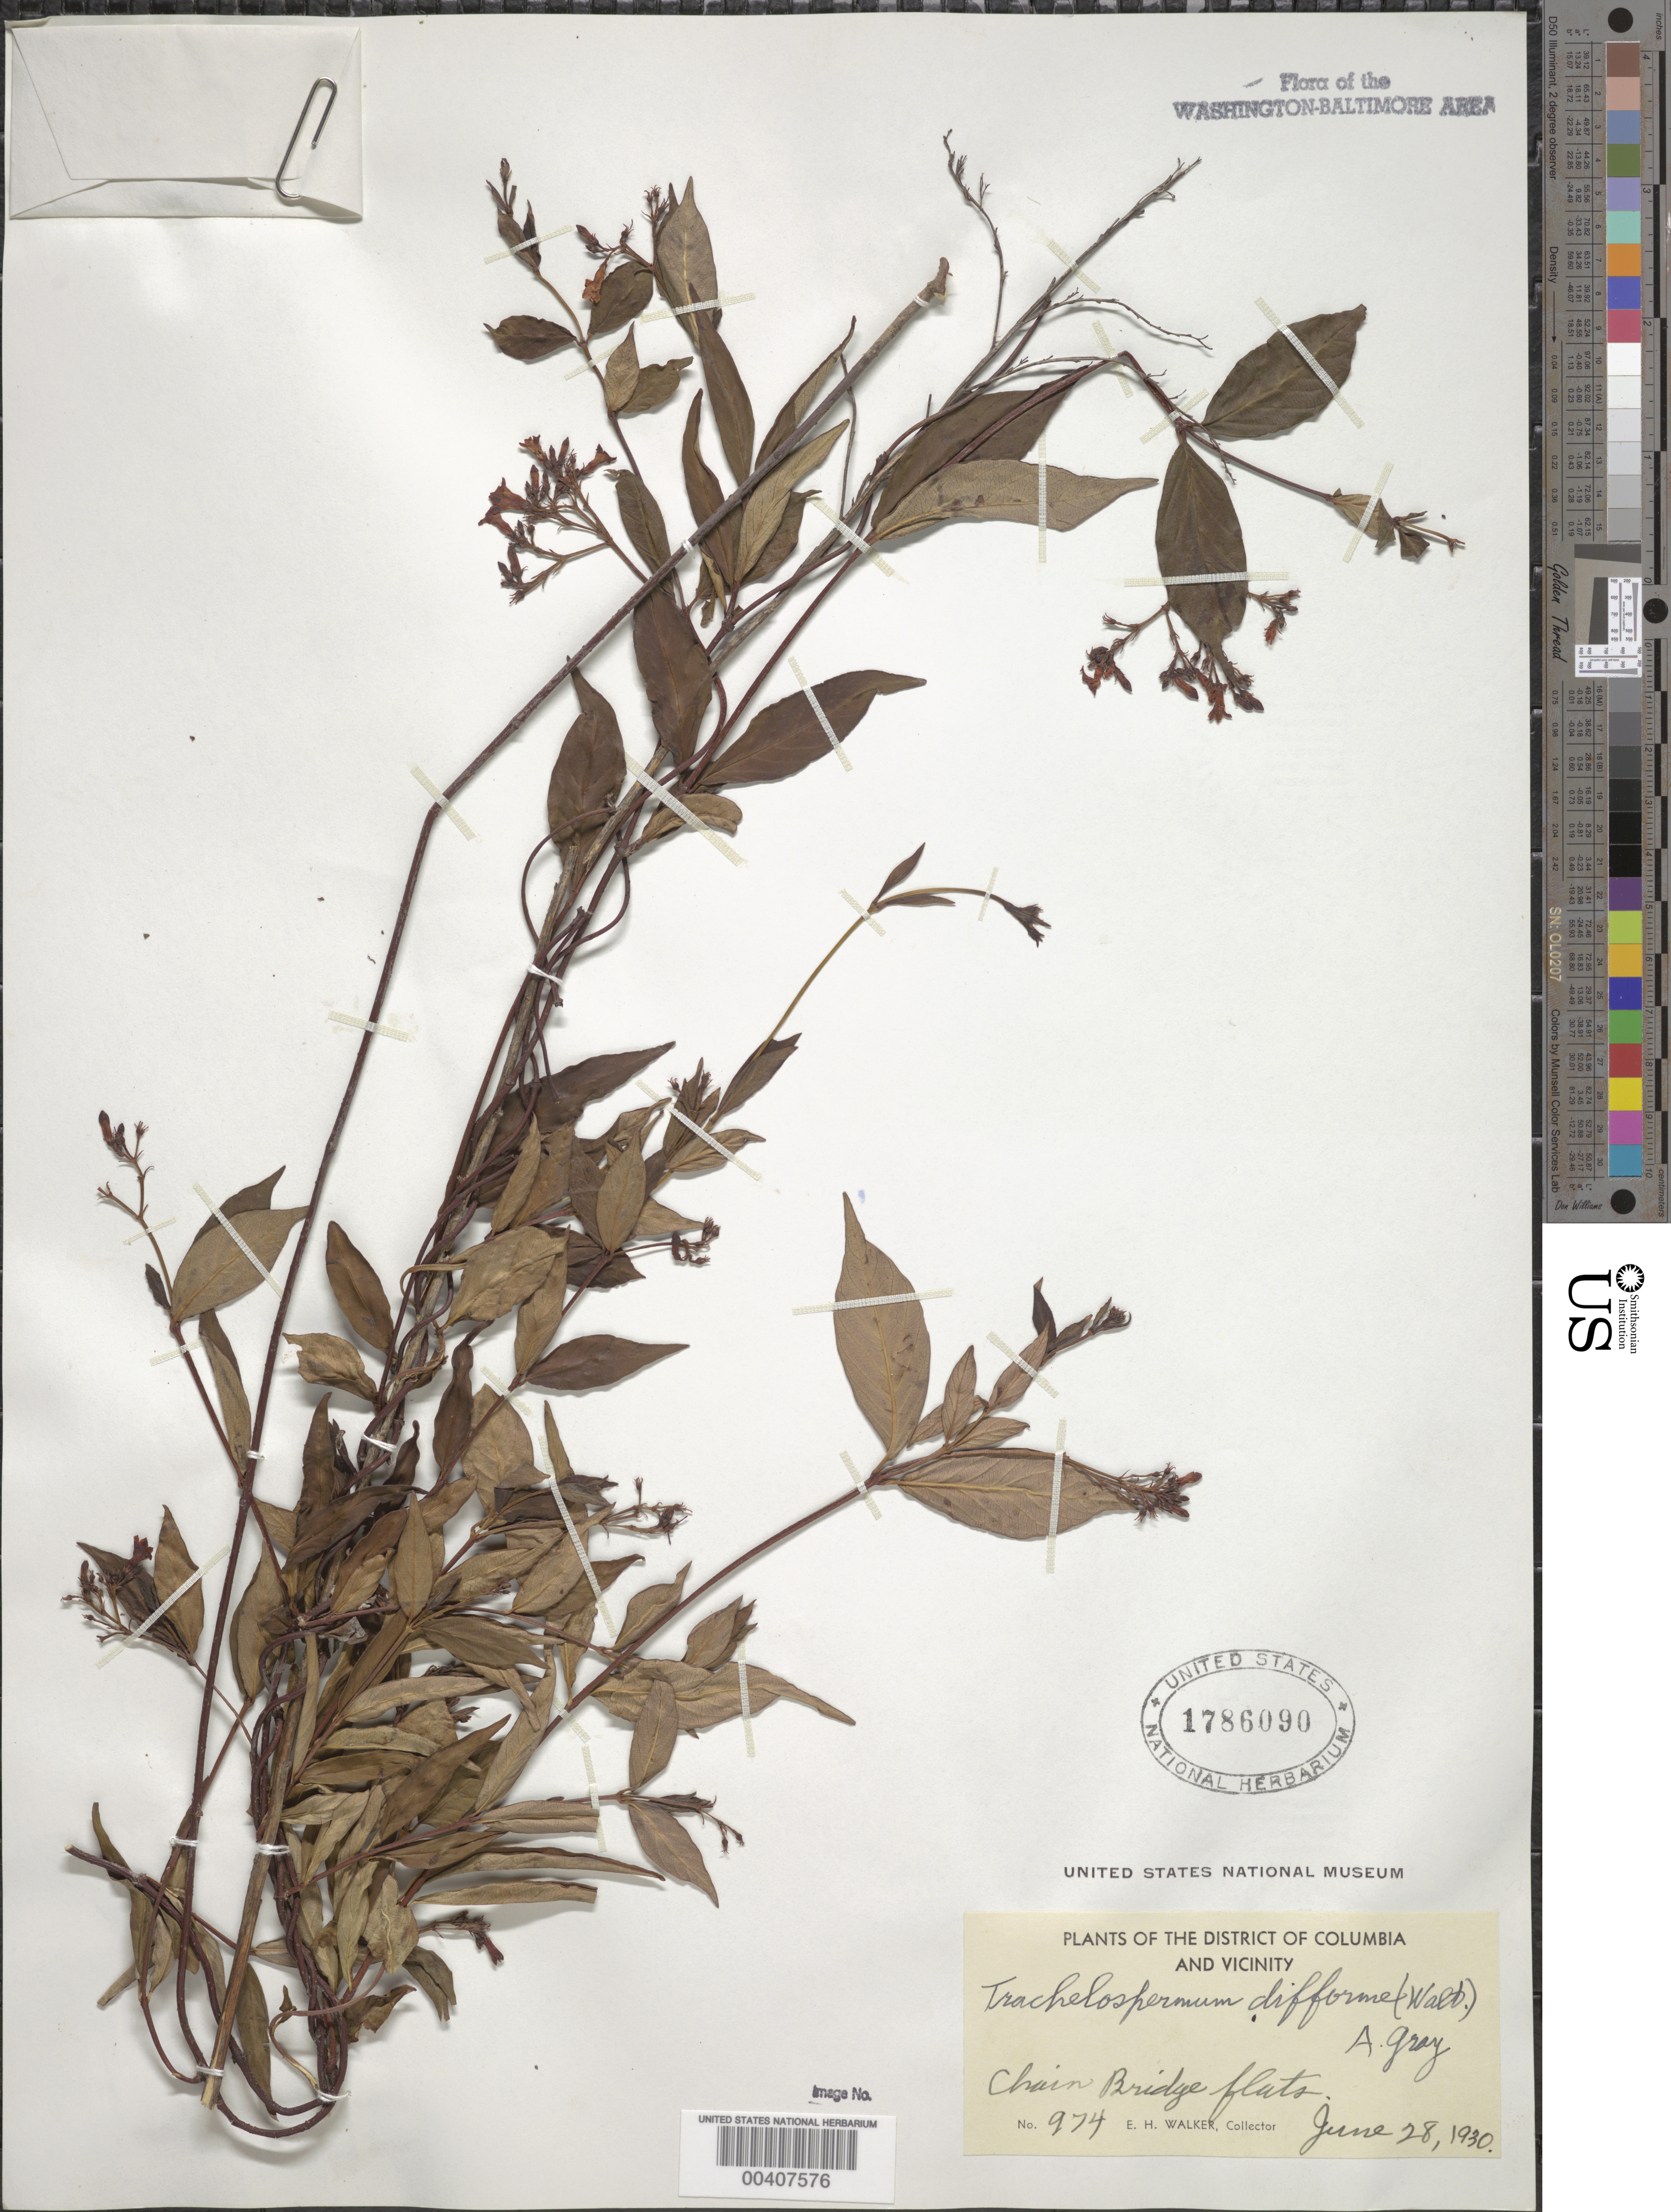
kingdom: Plantae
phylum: Tracheophyta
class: Magnoliopsida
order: Gentianales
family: Apocynaceae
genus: Trachelospermum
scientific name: Trachelospermum difforme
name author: (Walter) A. Gray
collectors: E. H. Walker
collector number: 974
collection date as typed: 28 Jun 1930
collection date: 1930-06-28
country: United States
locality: Chain Bridge flats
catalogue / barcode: US 1786090